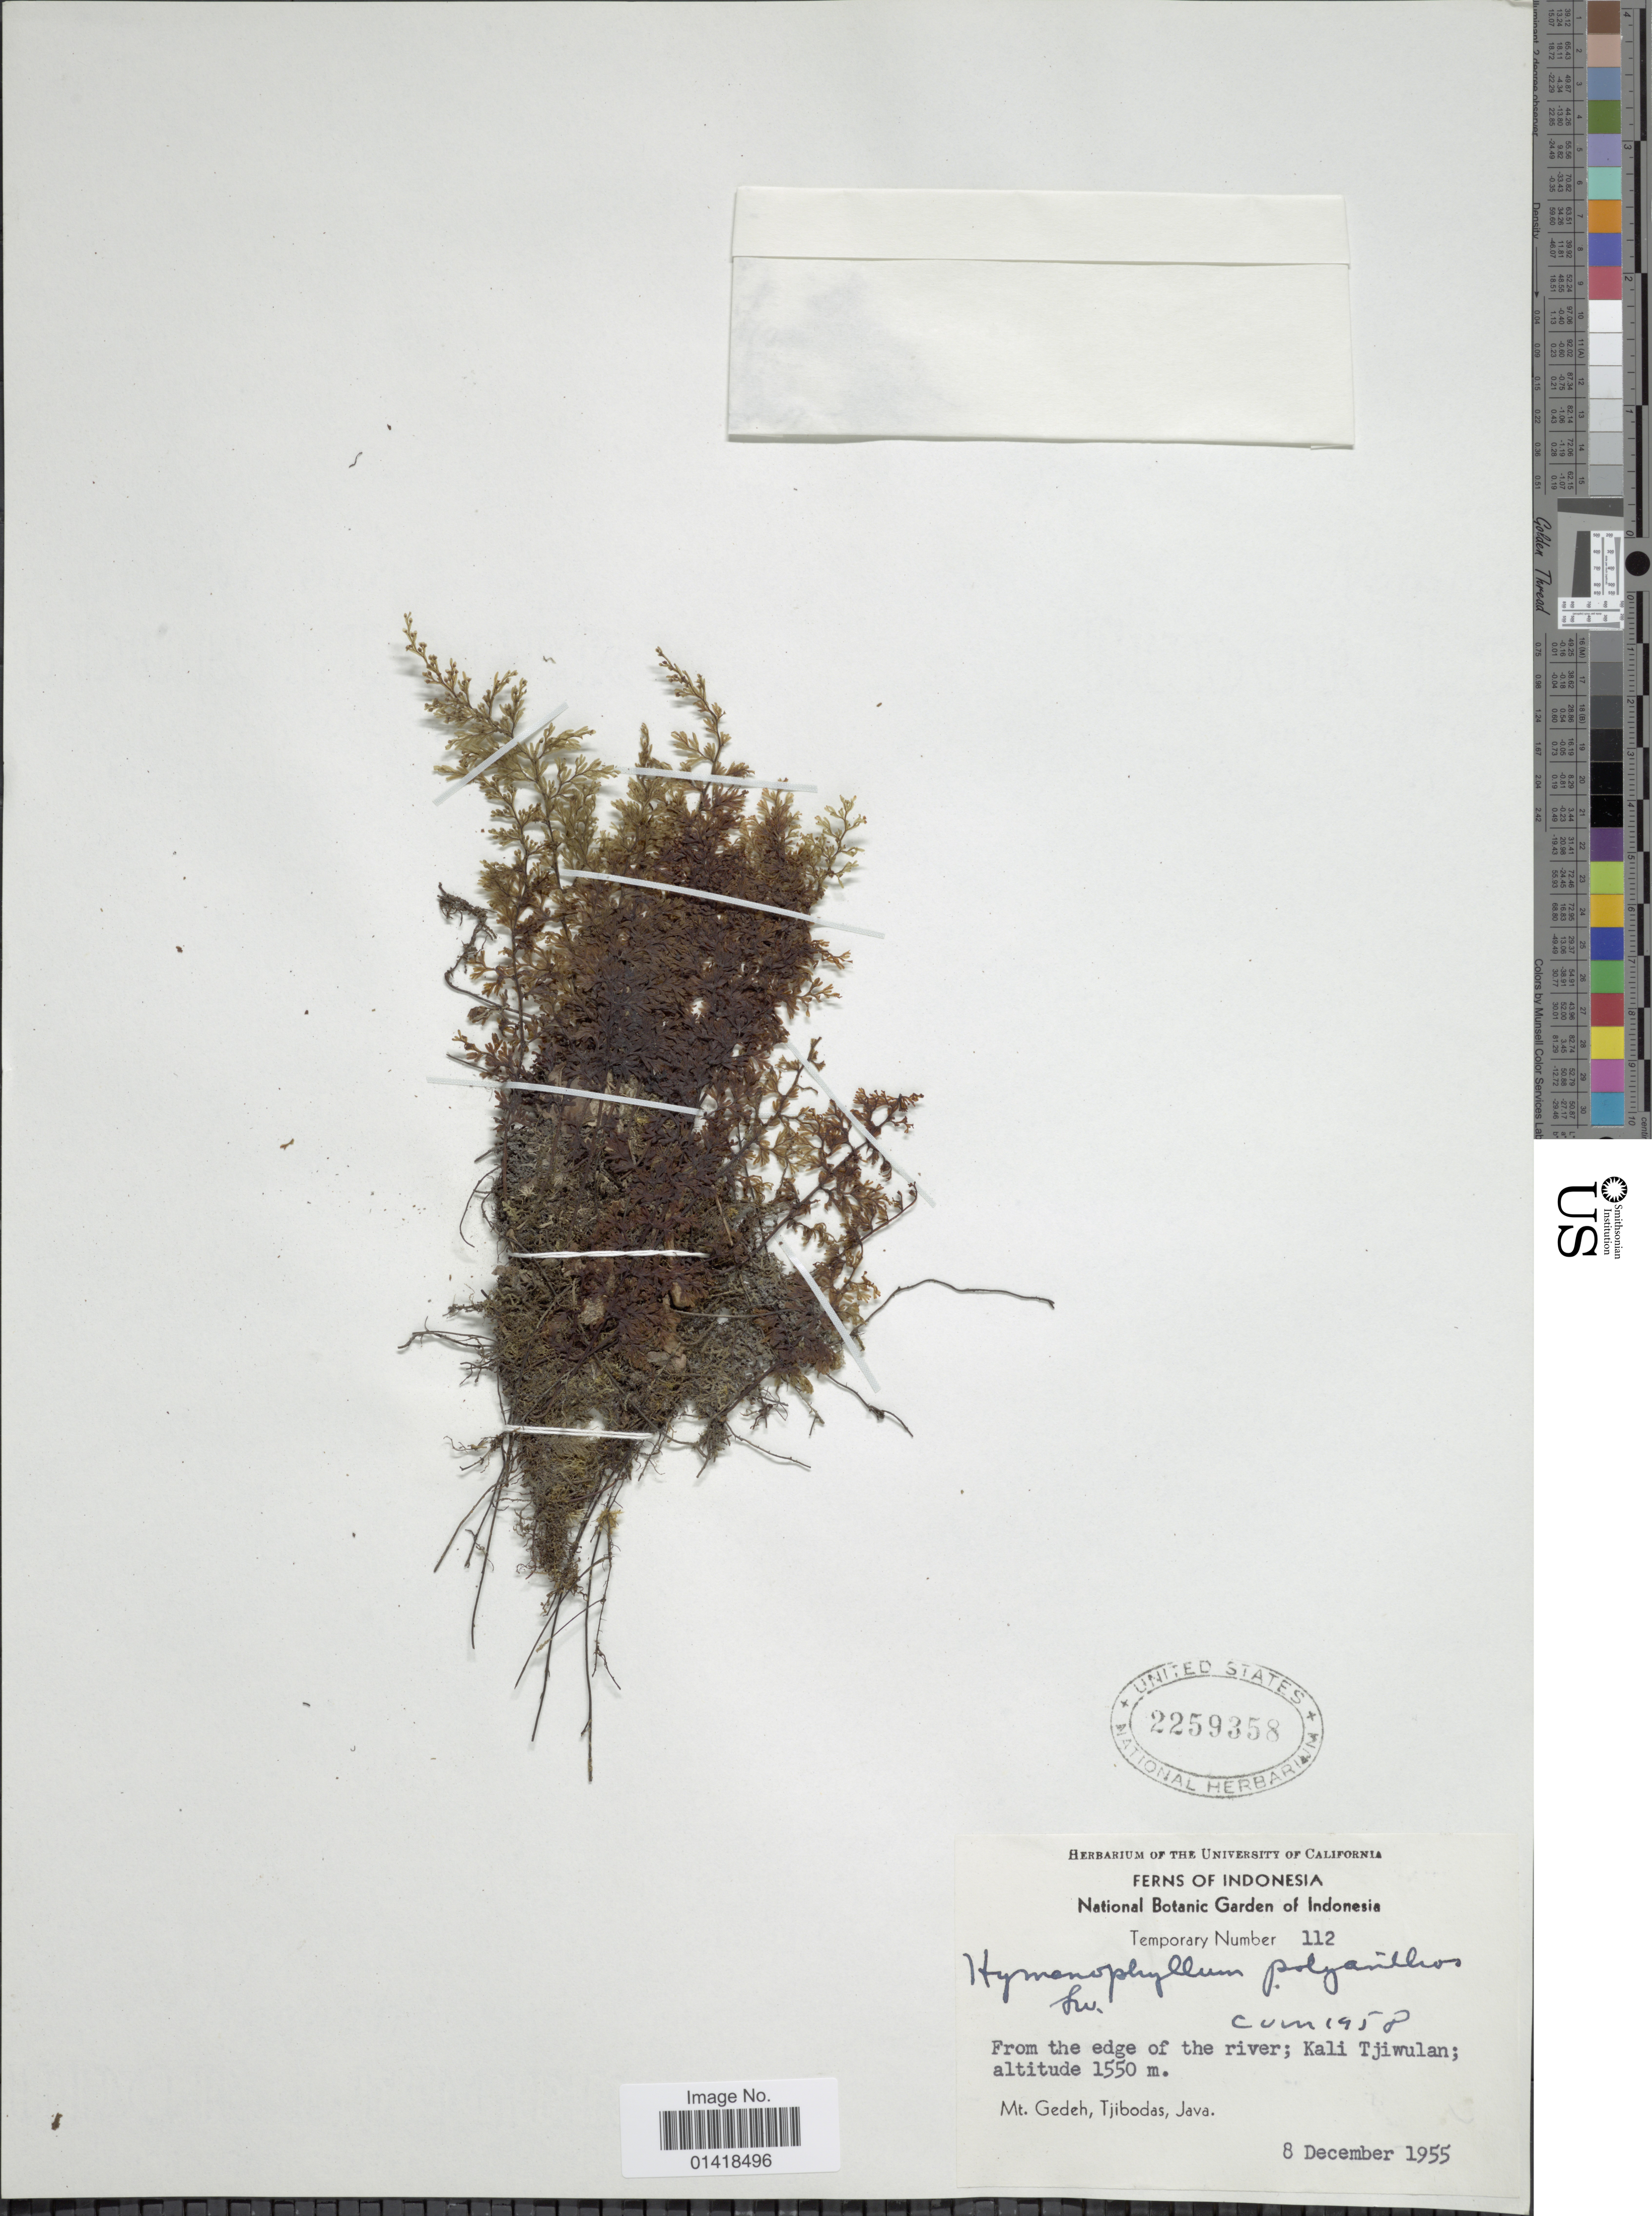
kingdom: Plantae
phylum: Tracheophyta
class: Polypodiopsida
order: Hymenophyllales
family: Hymenophyllaceae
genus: Hymenophyllum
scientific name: Hymenophyllum polyanthos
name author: (Sw.) Sw.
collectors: ex herb. Univ. of California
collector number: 112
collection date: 1955-12-08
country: Indonesia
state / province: Java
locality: From the edge of the river; Kali Tjiwulan. Mt. Gedeh. Tjibodas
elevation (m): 1550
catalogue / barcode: US 2259358